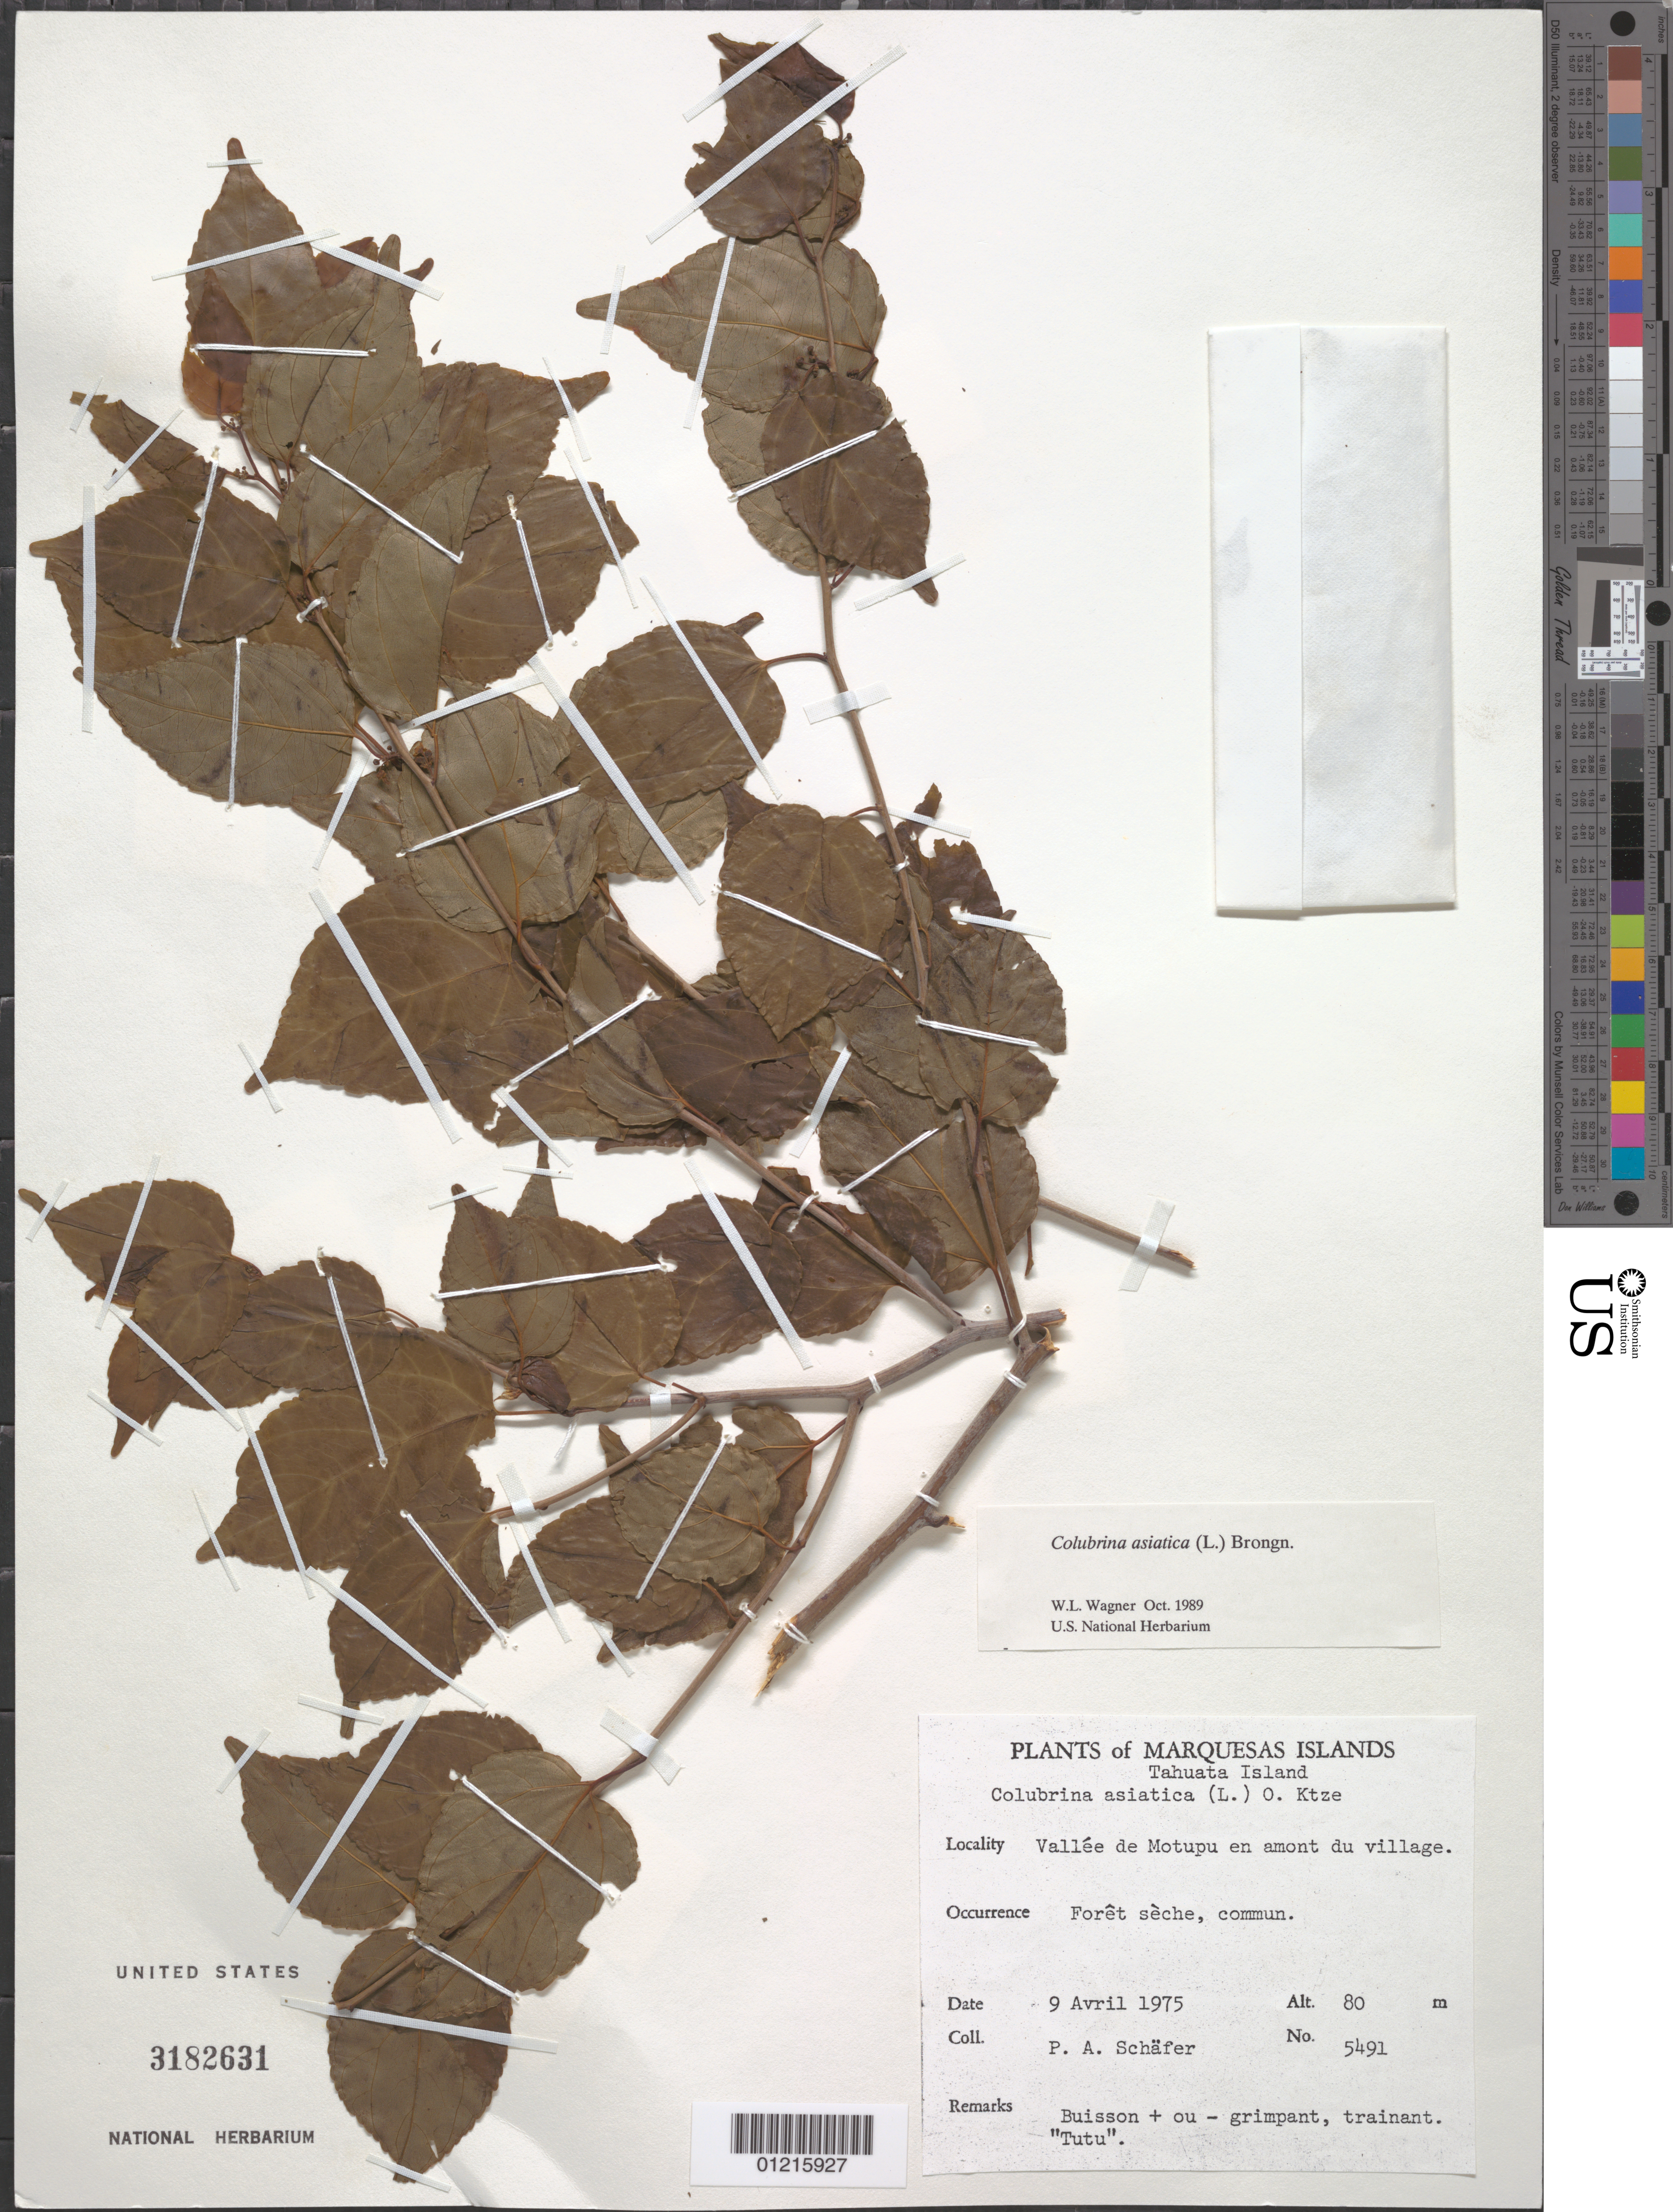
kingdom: Plantae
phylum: Tracheophyta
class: Magnoliopsida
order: Rosales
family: Rhamnaceae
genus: Colubrina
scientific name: Colubrina asiatica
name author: (L.) Brongn.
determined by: Wagner, W. L., (BOT), Smithsonian Institution - National Museum of Natural History (UNITED STATES)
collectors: P. A. Schäfer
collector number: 5491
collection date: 1975-04-09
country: French Polynesia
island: Tahuata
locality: Vallée de Motupu en amont du village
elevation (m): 80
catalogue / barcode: US 3182631